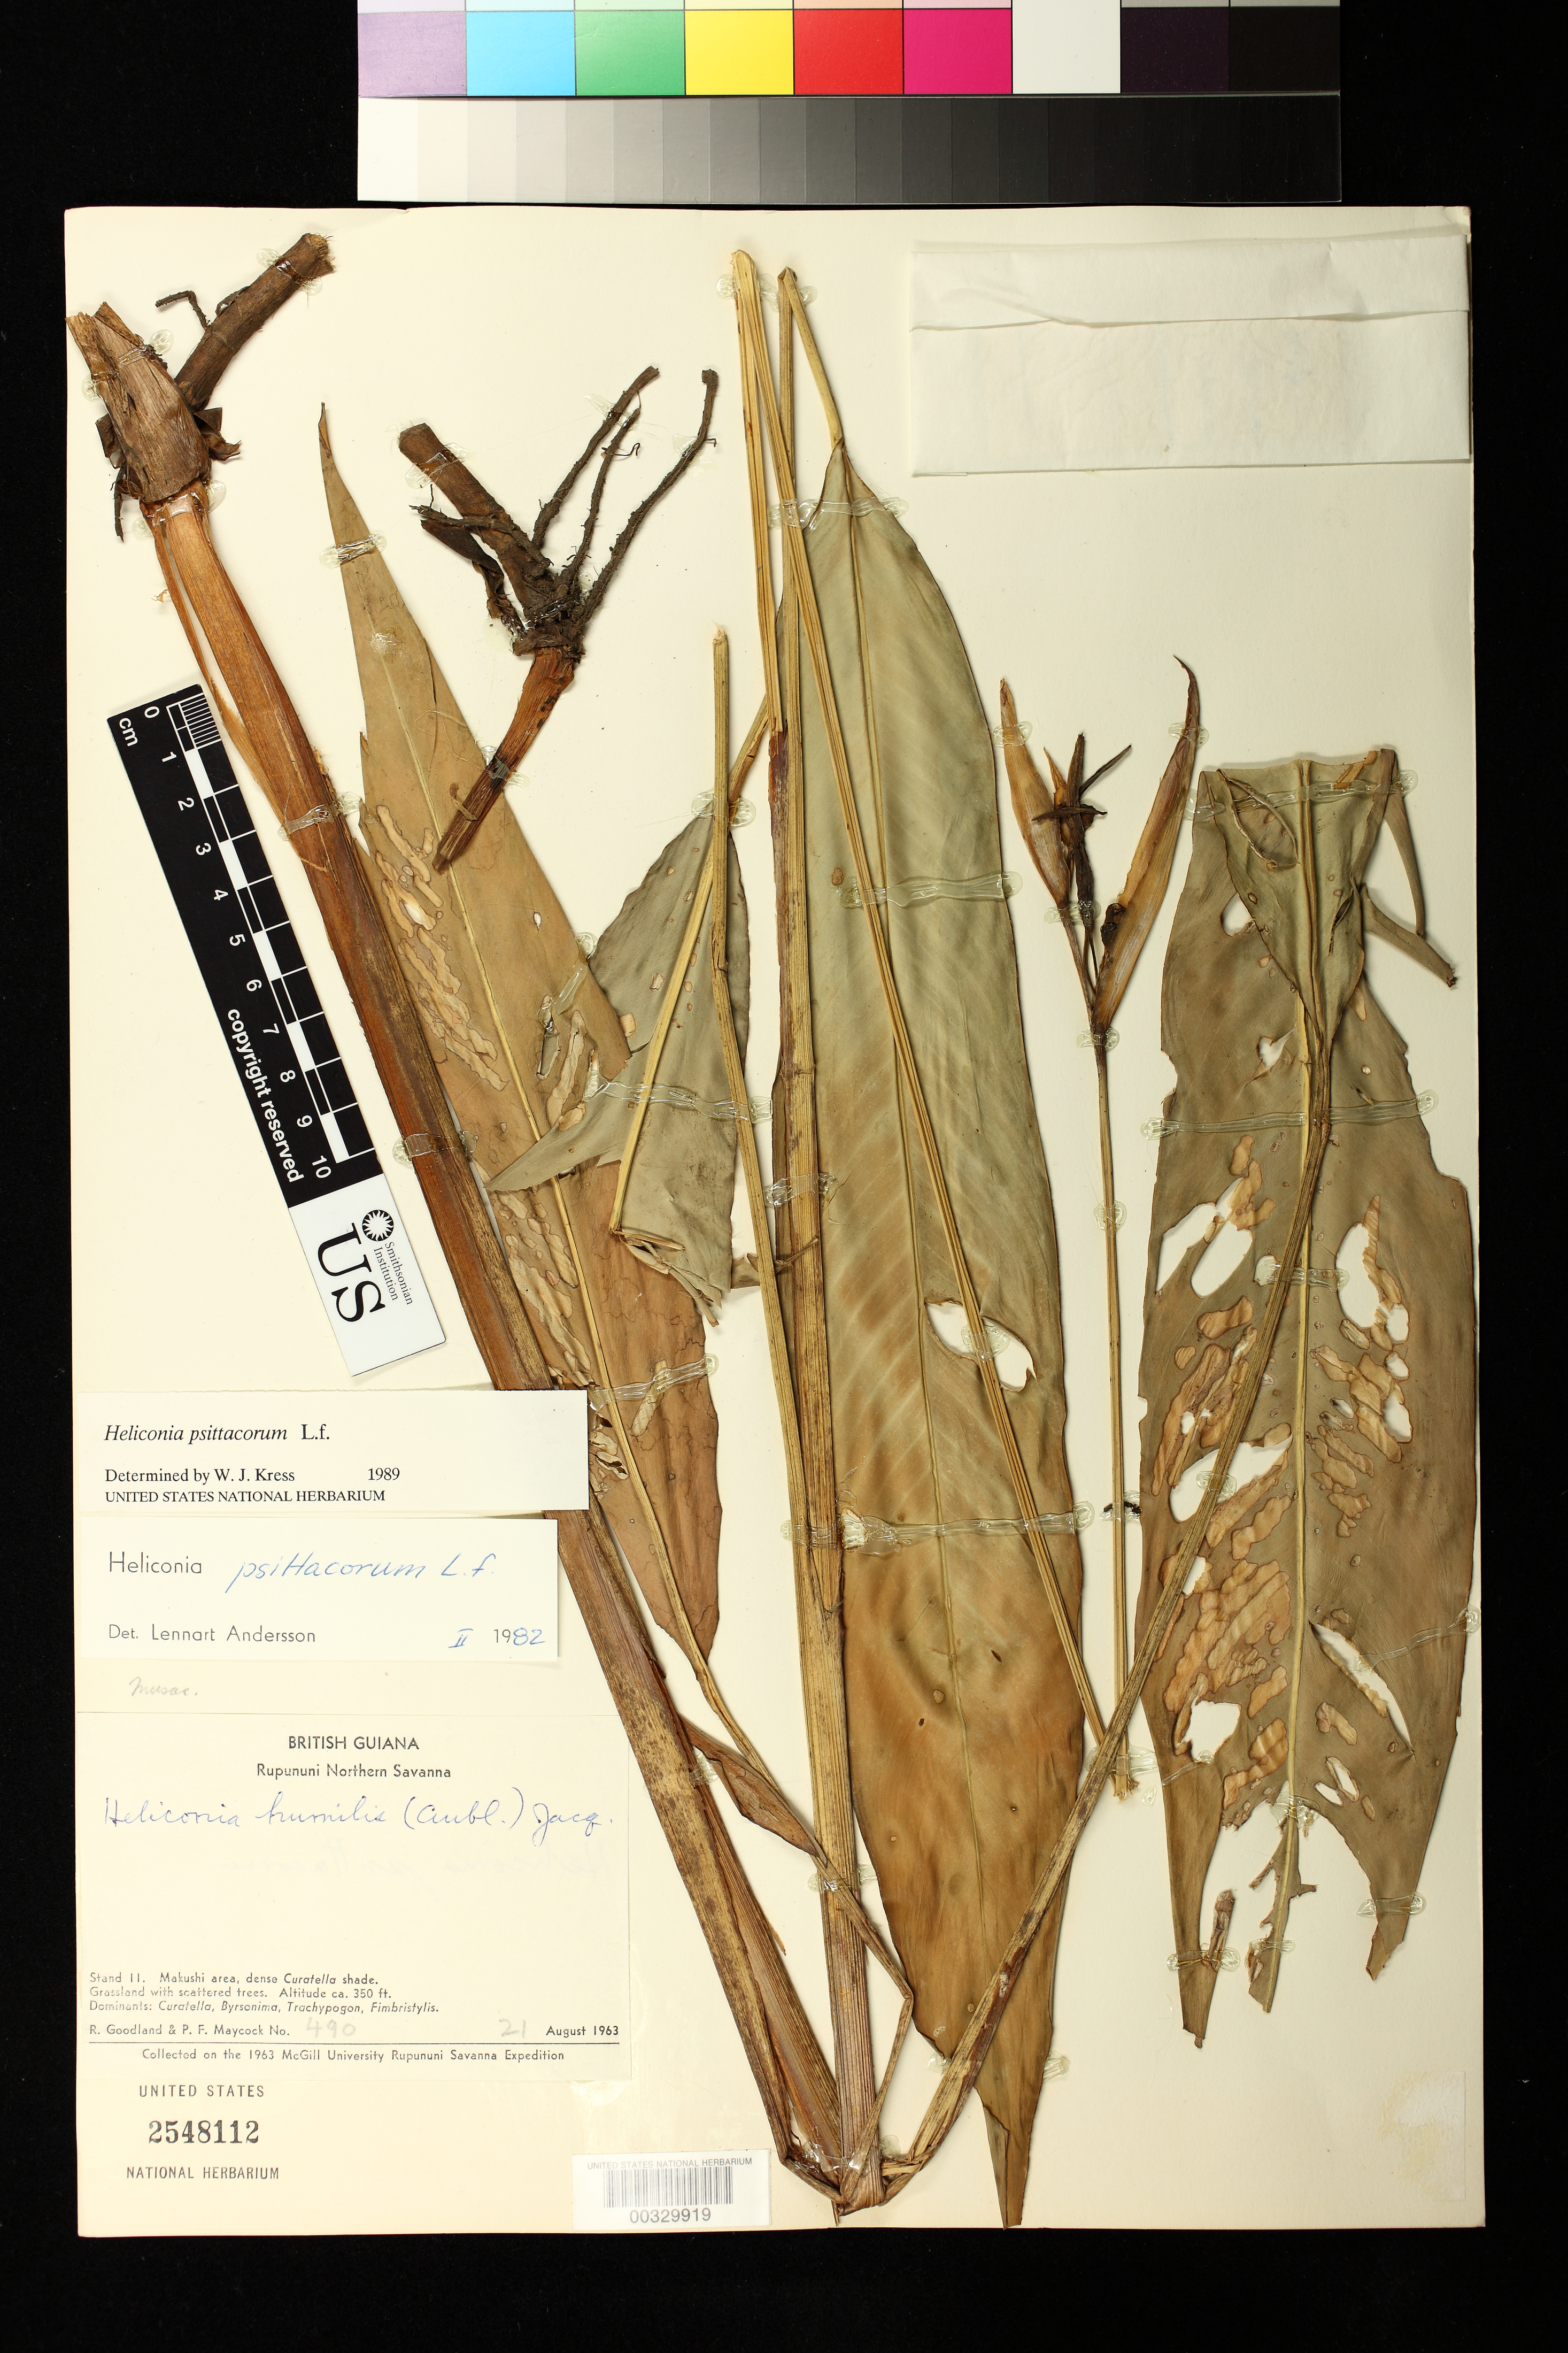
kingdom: Plantae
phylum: Tracheophyta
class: Liliopsida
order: Zingiberales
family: Heliconiaceae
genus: Heliconia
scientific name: Heliconia psittacorum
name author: L. f.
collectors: R. Goodland & P. Maycock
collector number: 490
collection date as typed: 21 Aug 1963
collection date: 1963-08-21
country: Guyana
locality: Rupununi northern savanna, stand 11, makushi area, dense curatella shade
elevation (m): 107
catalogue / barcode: US 2548112